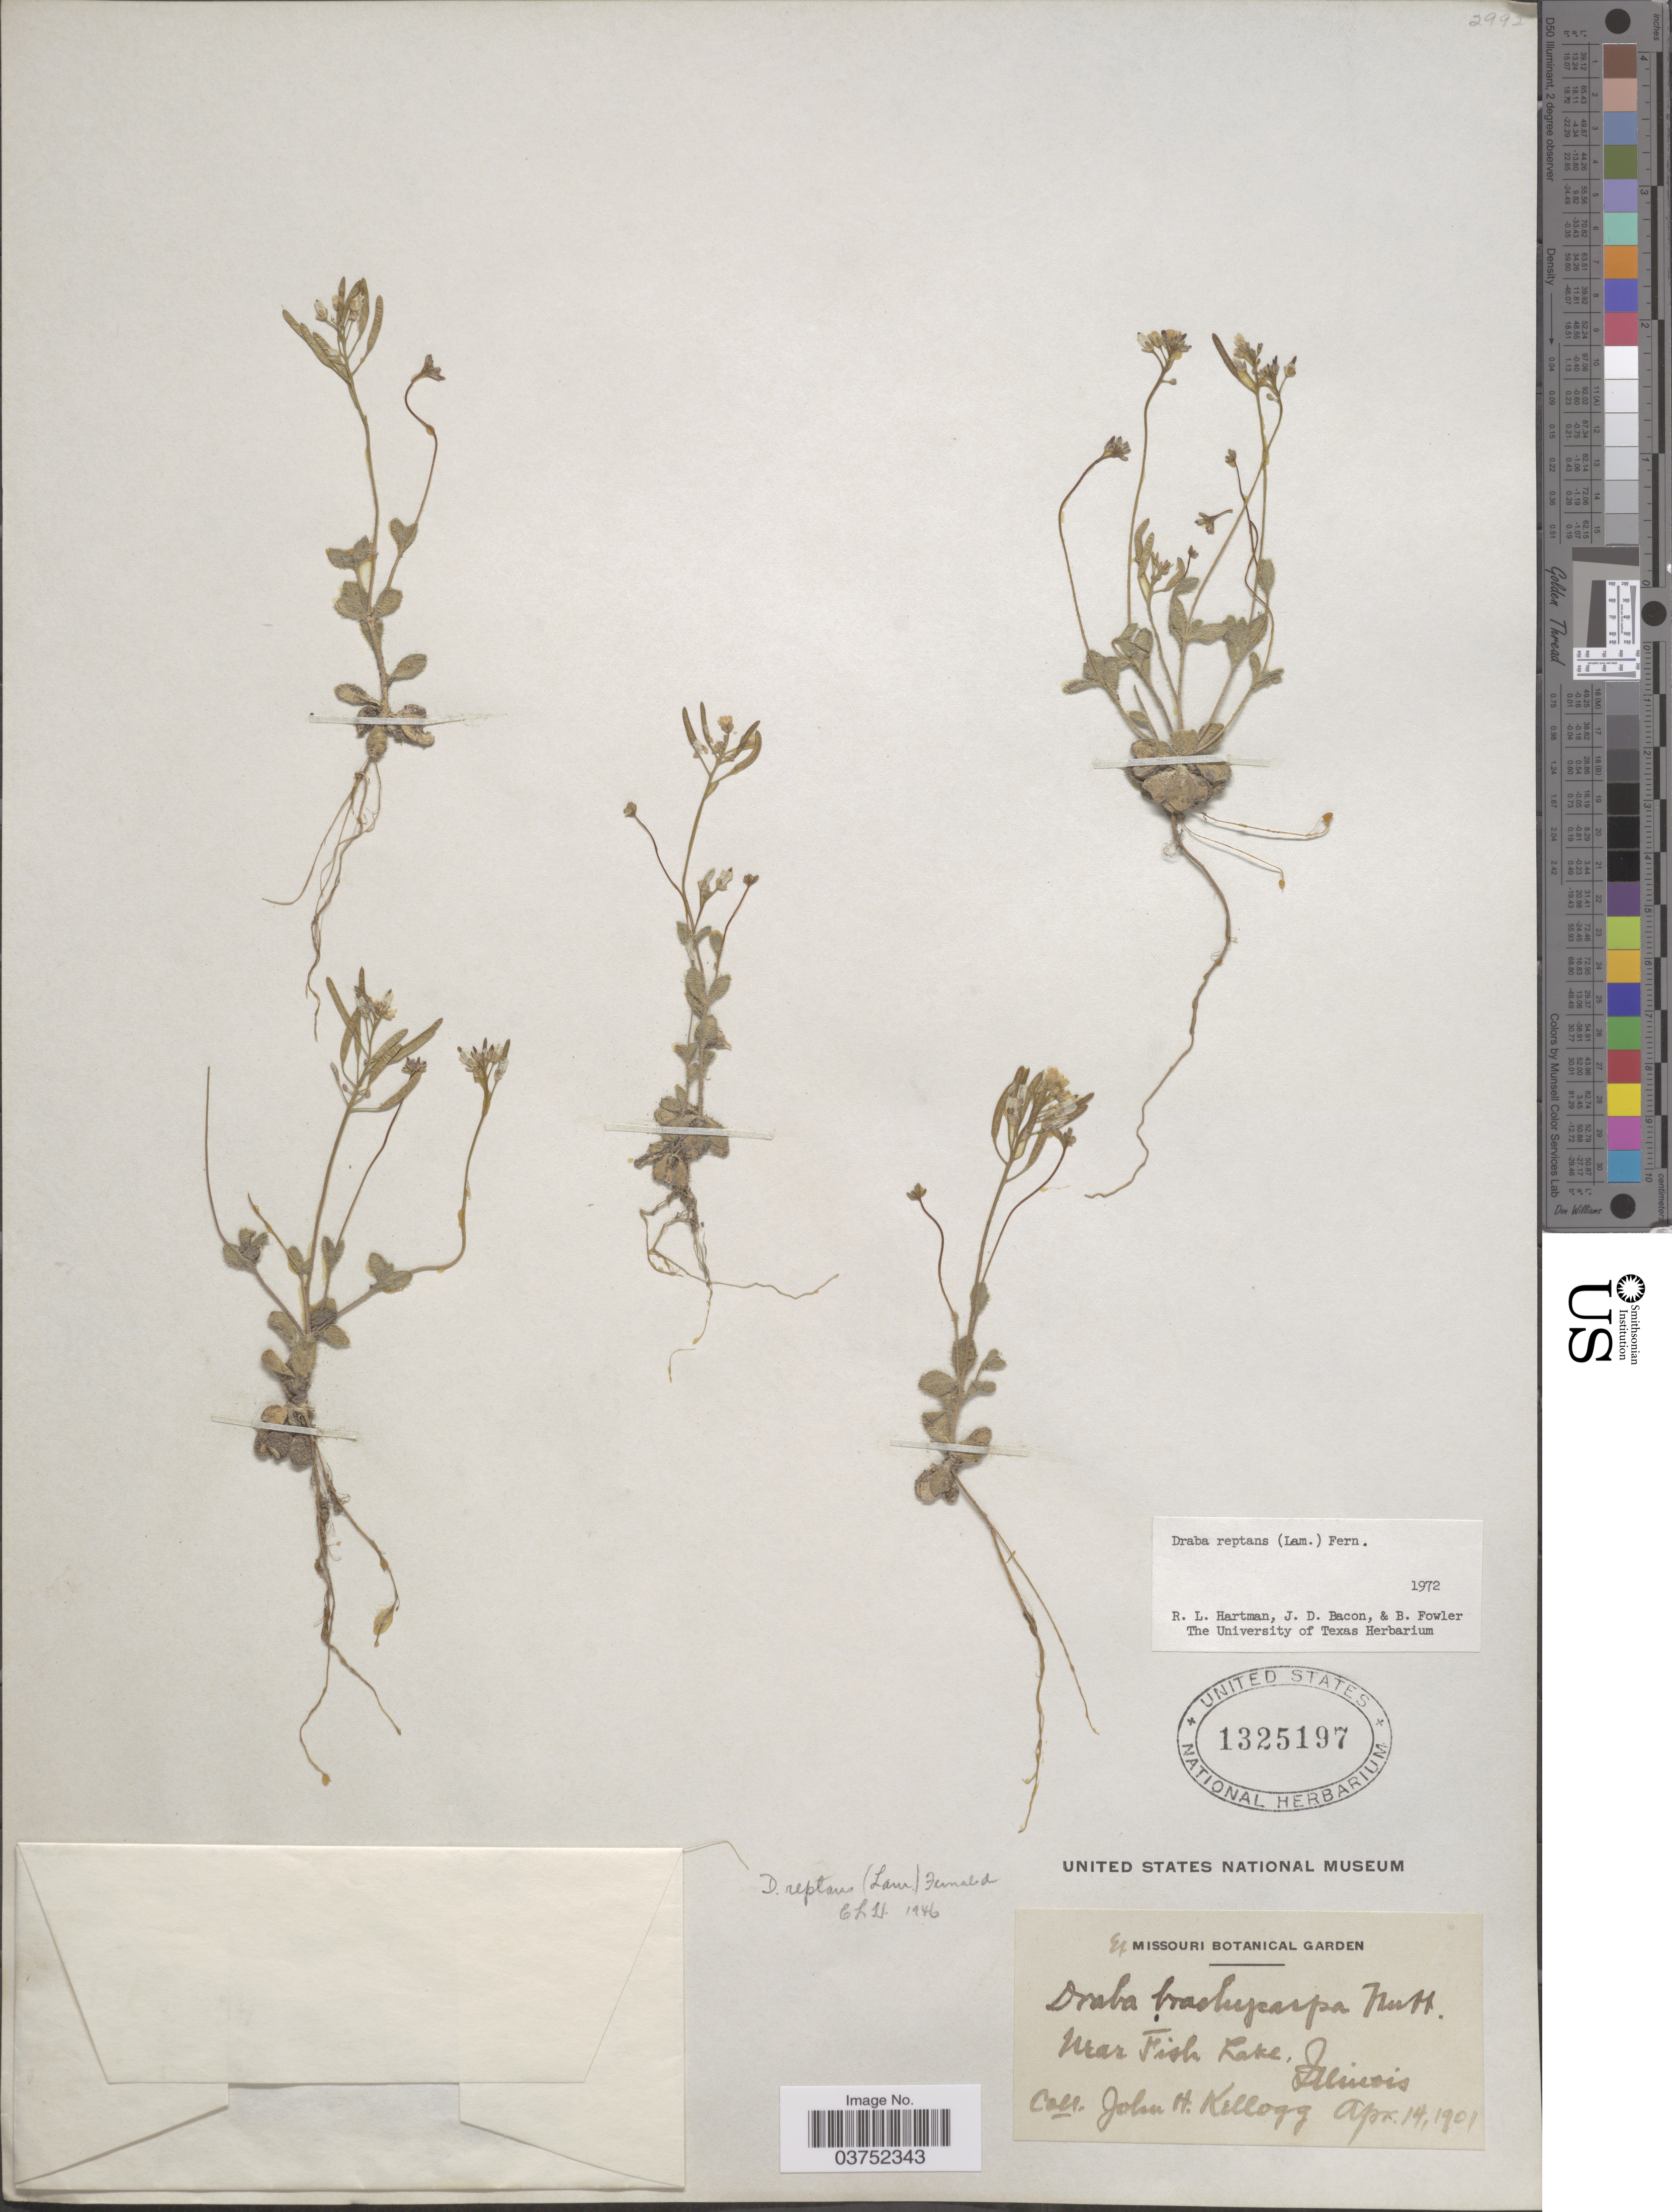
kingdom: Plantae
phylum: Tracheophyta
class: Magnoliopsida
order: Brassicales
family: Brassicaceae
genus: Draba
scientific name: Draba reptans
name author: (Lam.) Fernald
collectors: J. H. Kellogg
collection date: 1901-04-14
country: United States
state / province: Illinois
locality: Near Fish Lake.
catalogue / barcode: US 1325197